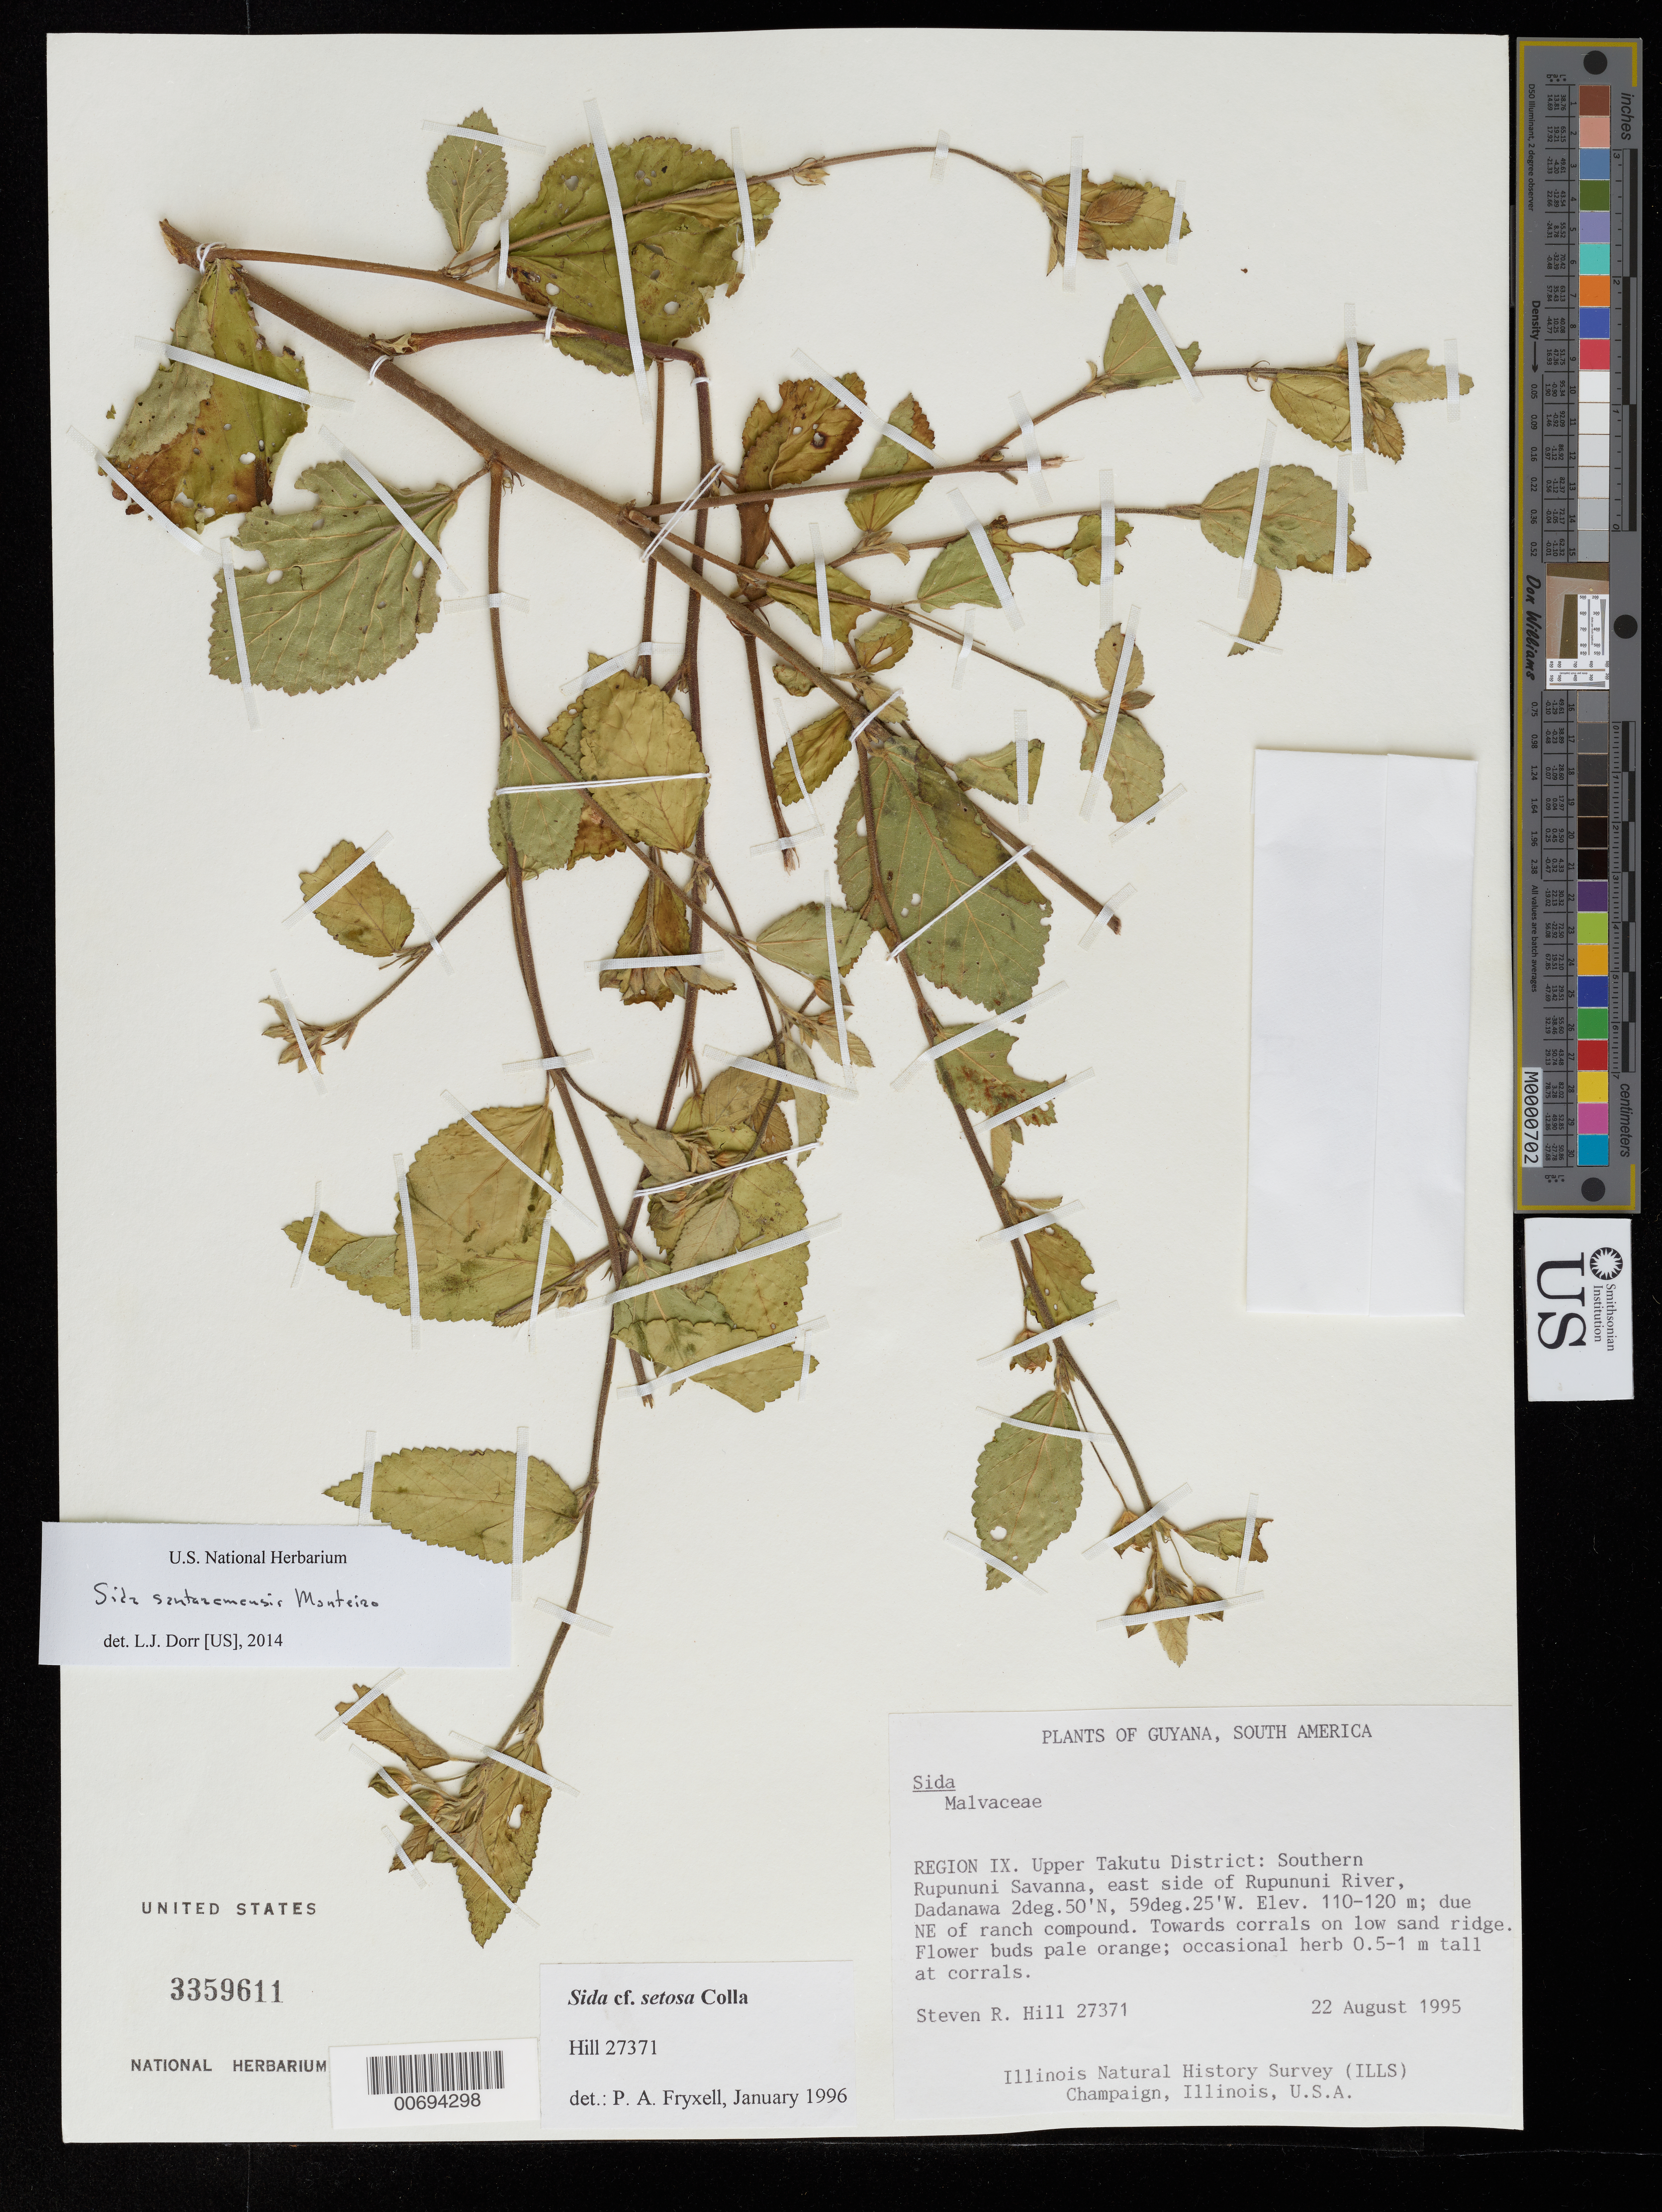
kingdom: Plantae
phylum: Tracheophyta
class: Magnoliopsida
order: Malvales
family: Malvaceae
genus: Sida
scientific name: Sida santaremensis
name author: Monteiro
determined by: Dorr, L. J., (BOT), Smithsonian Institution - National Museum of Natural History (UNITED STATES)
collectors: S. R. Hill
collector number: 27371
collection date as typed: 22-Aug-95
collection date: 1995-08-22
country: Guyana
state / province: U. Takutu-U. Essequibo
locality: Dadanawa, southern Rupununi Savanna, E side of Rupununi R.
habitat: Low sand ridge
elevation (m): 110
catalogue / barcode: US 3359611